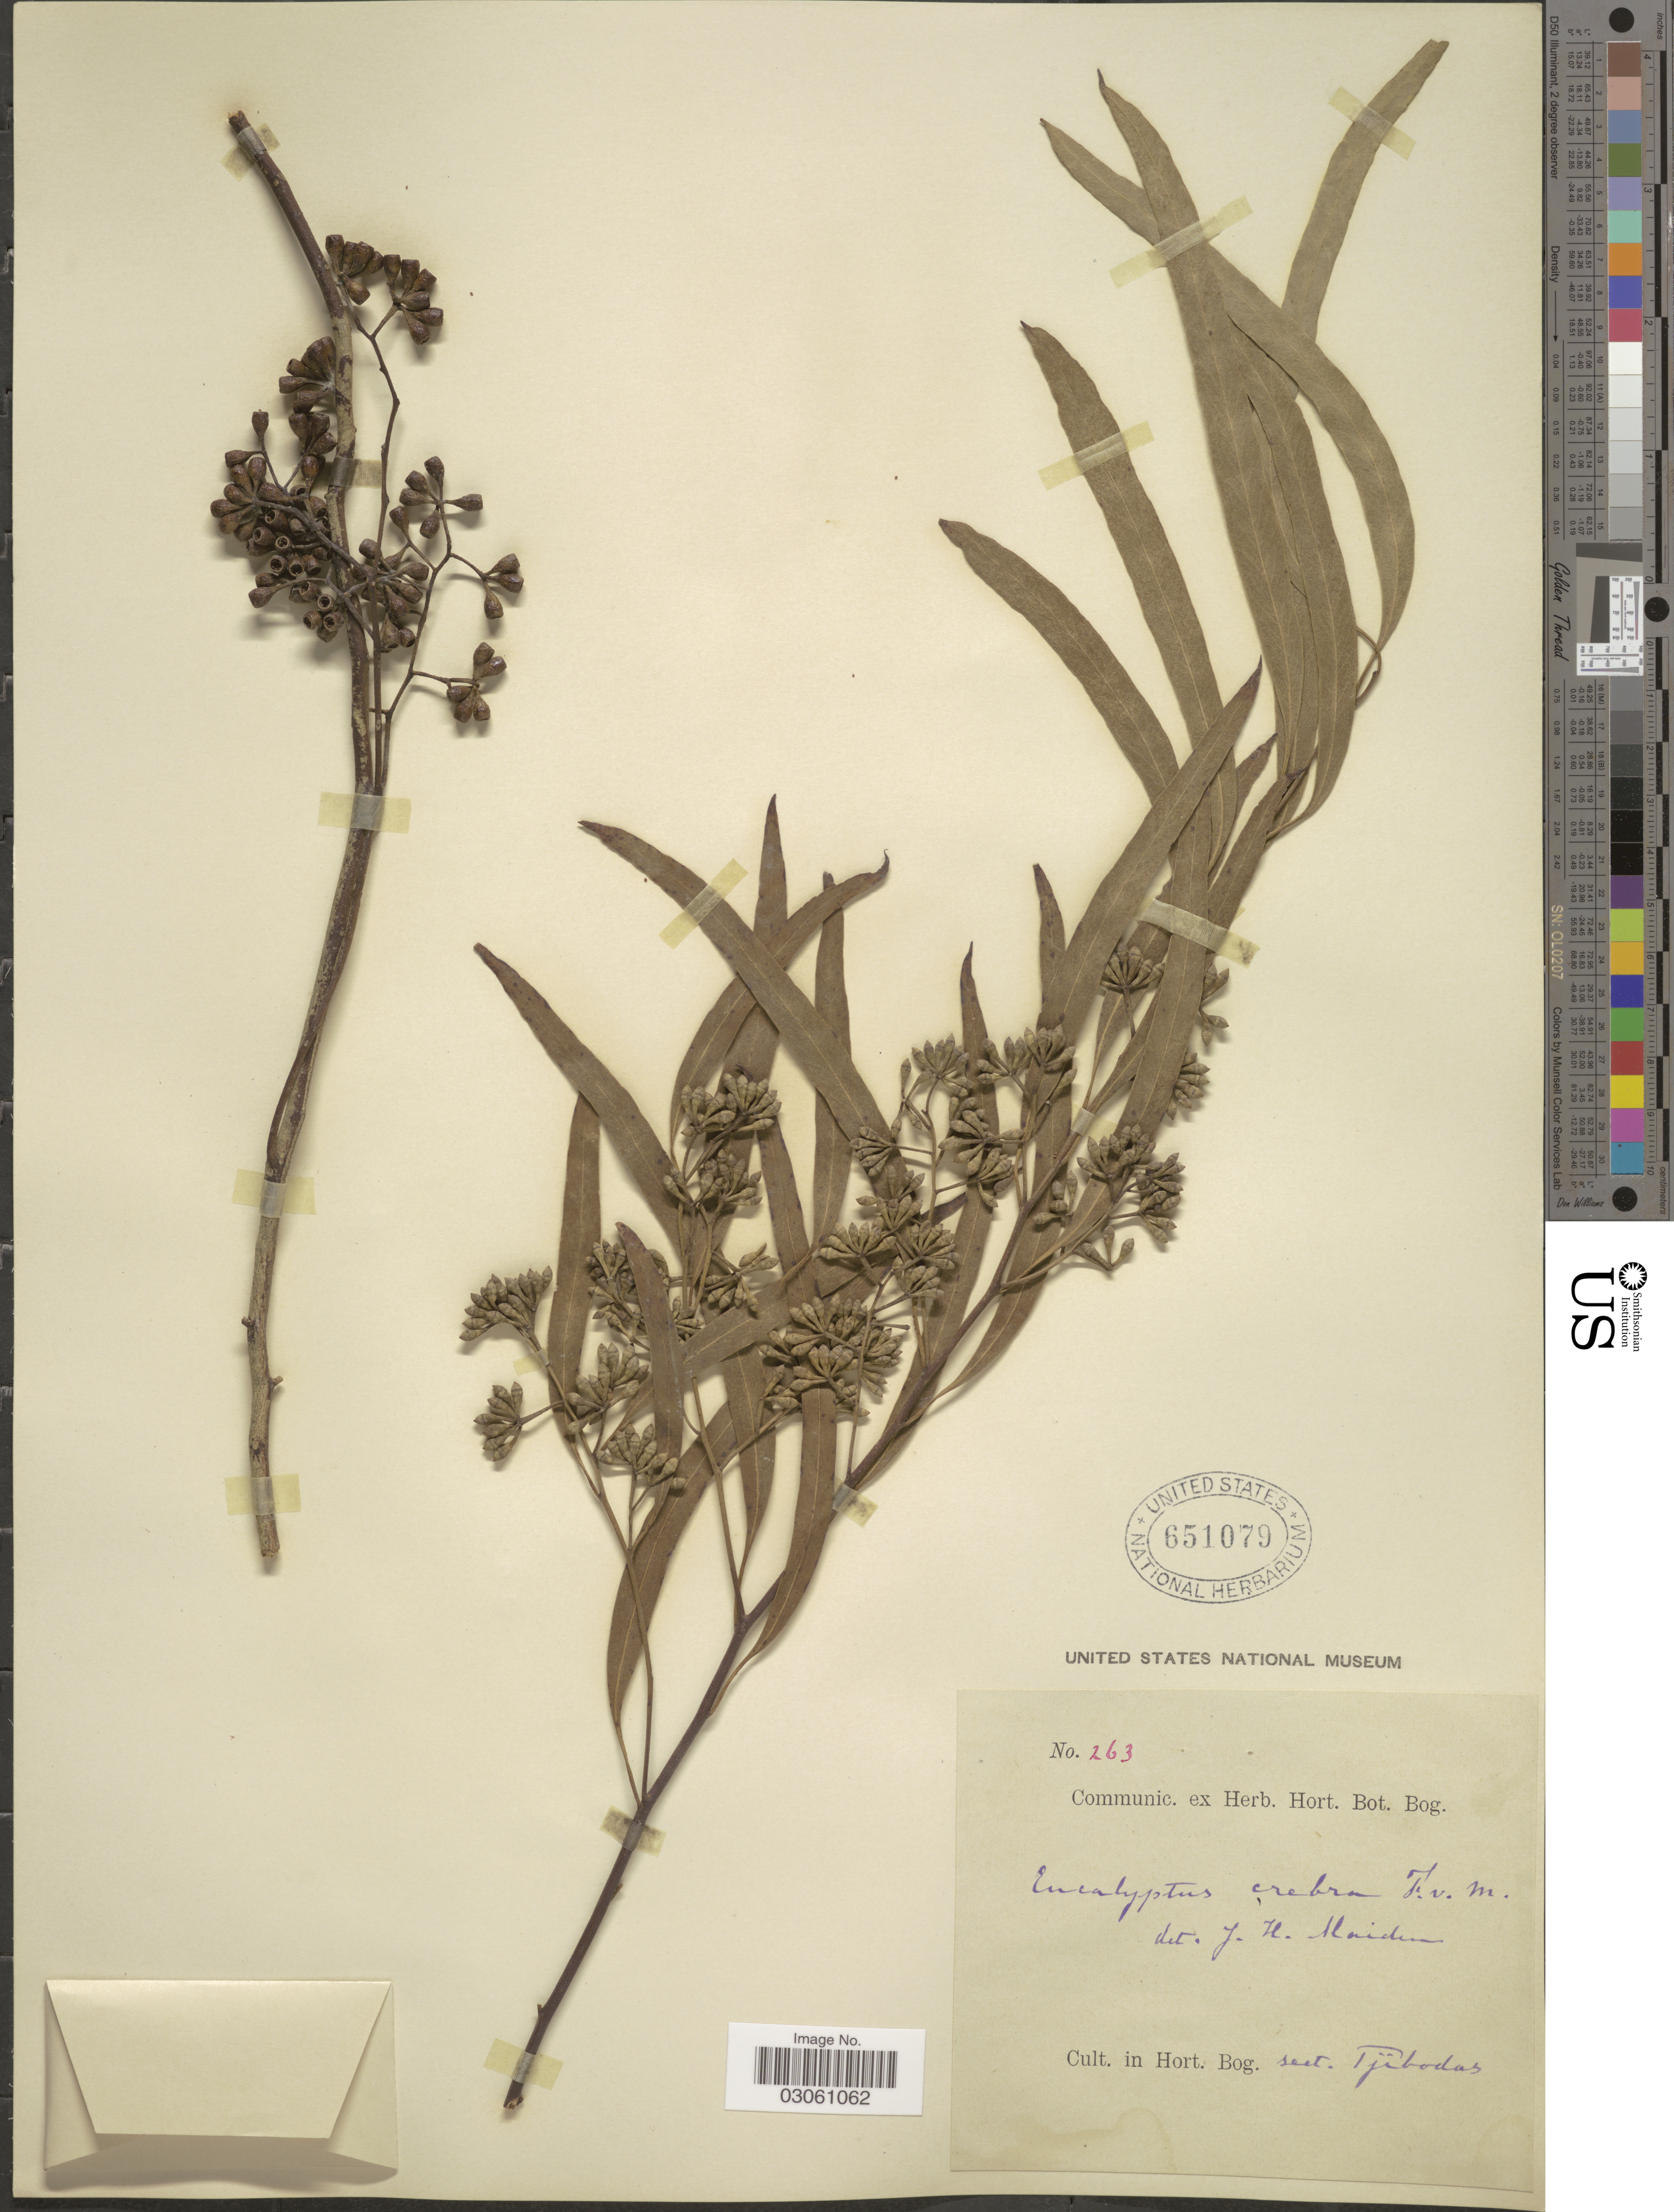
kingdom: Plantae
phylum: Tracheophyta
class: Magnoliopsida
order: Myrtales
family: Myrtaceae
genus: Eucalyptus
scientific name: Eucalyptus crebra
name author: F. Muell.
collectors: ex herb. Hort. Bot. Bog.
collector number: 263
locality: Cult. in Hort. Bog. sect. Tjibodas.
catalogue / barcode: US 651079